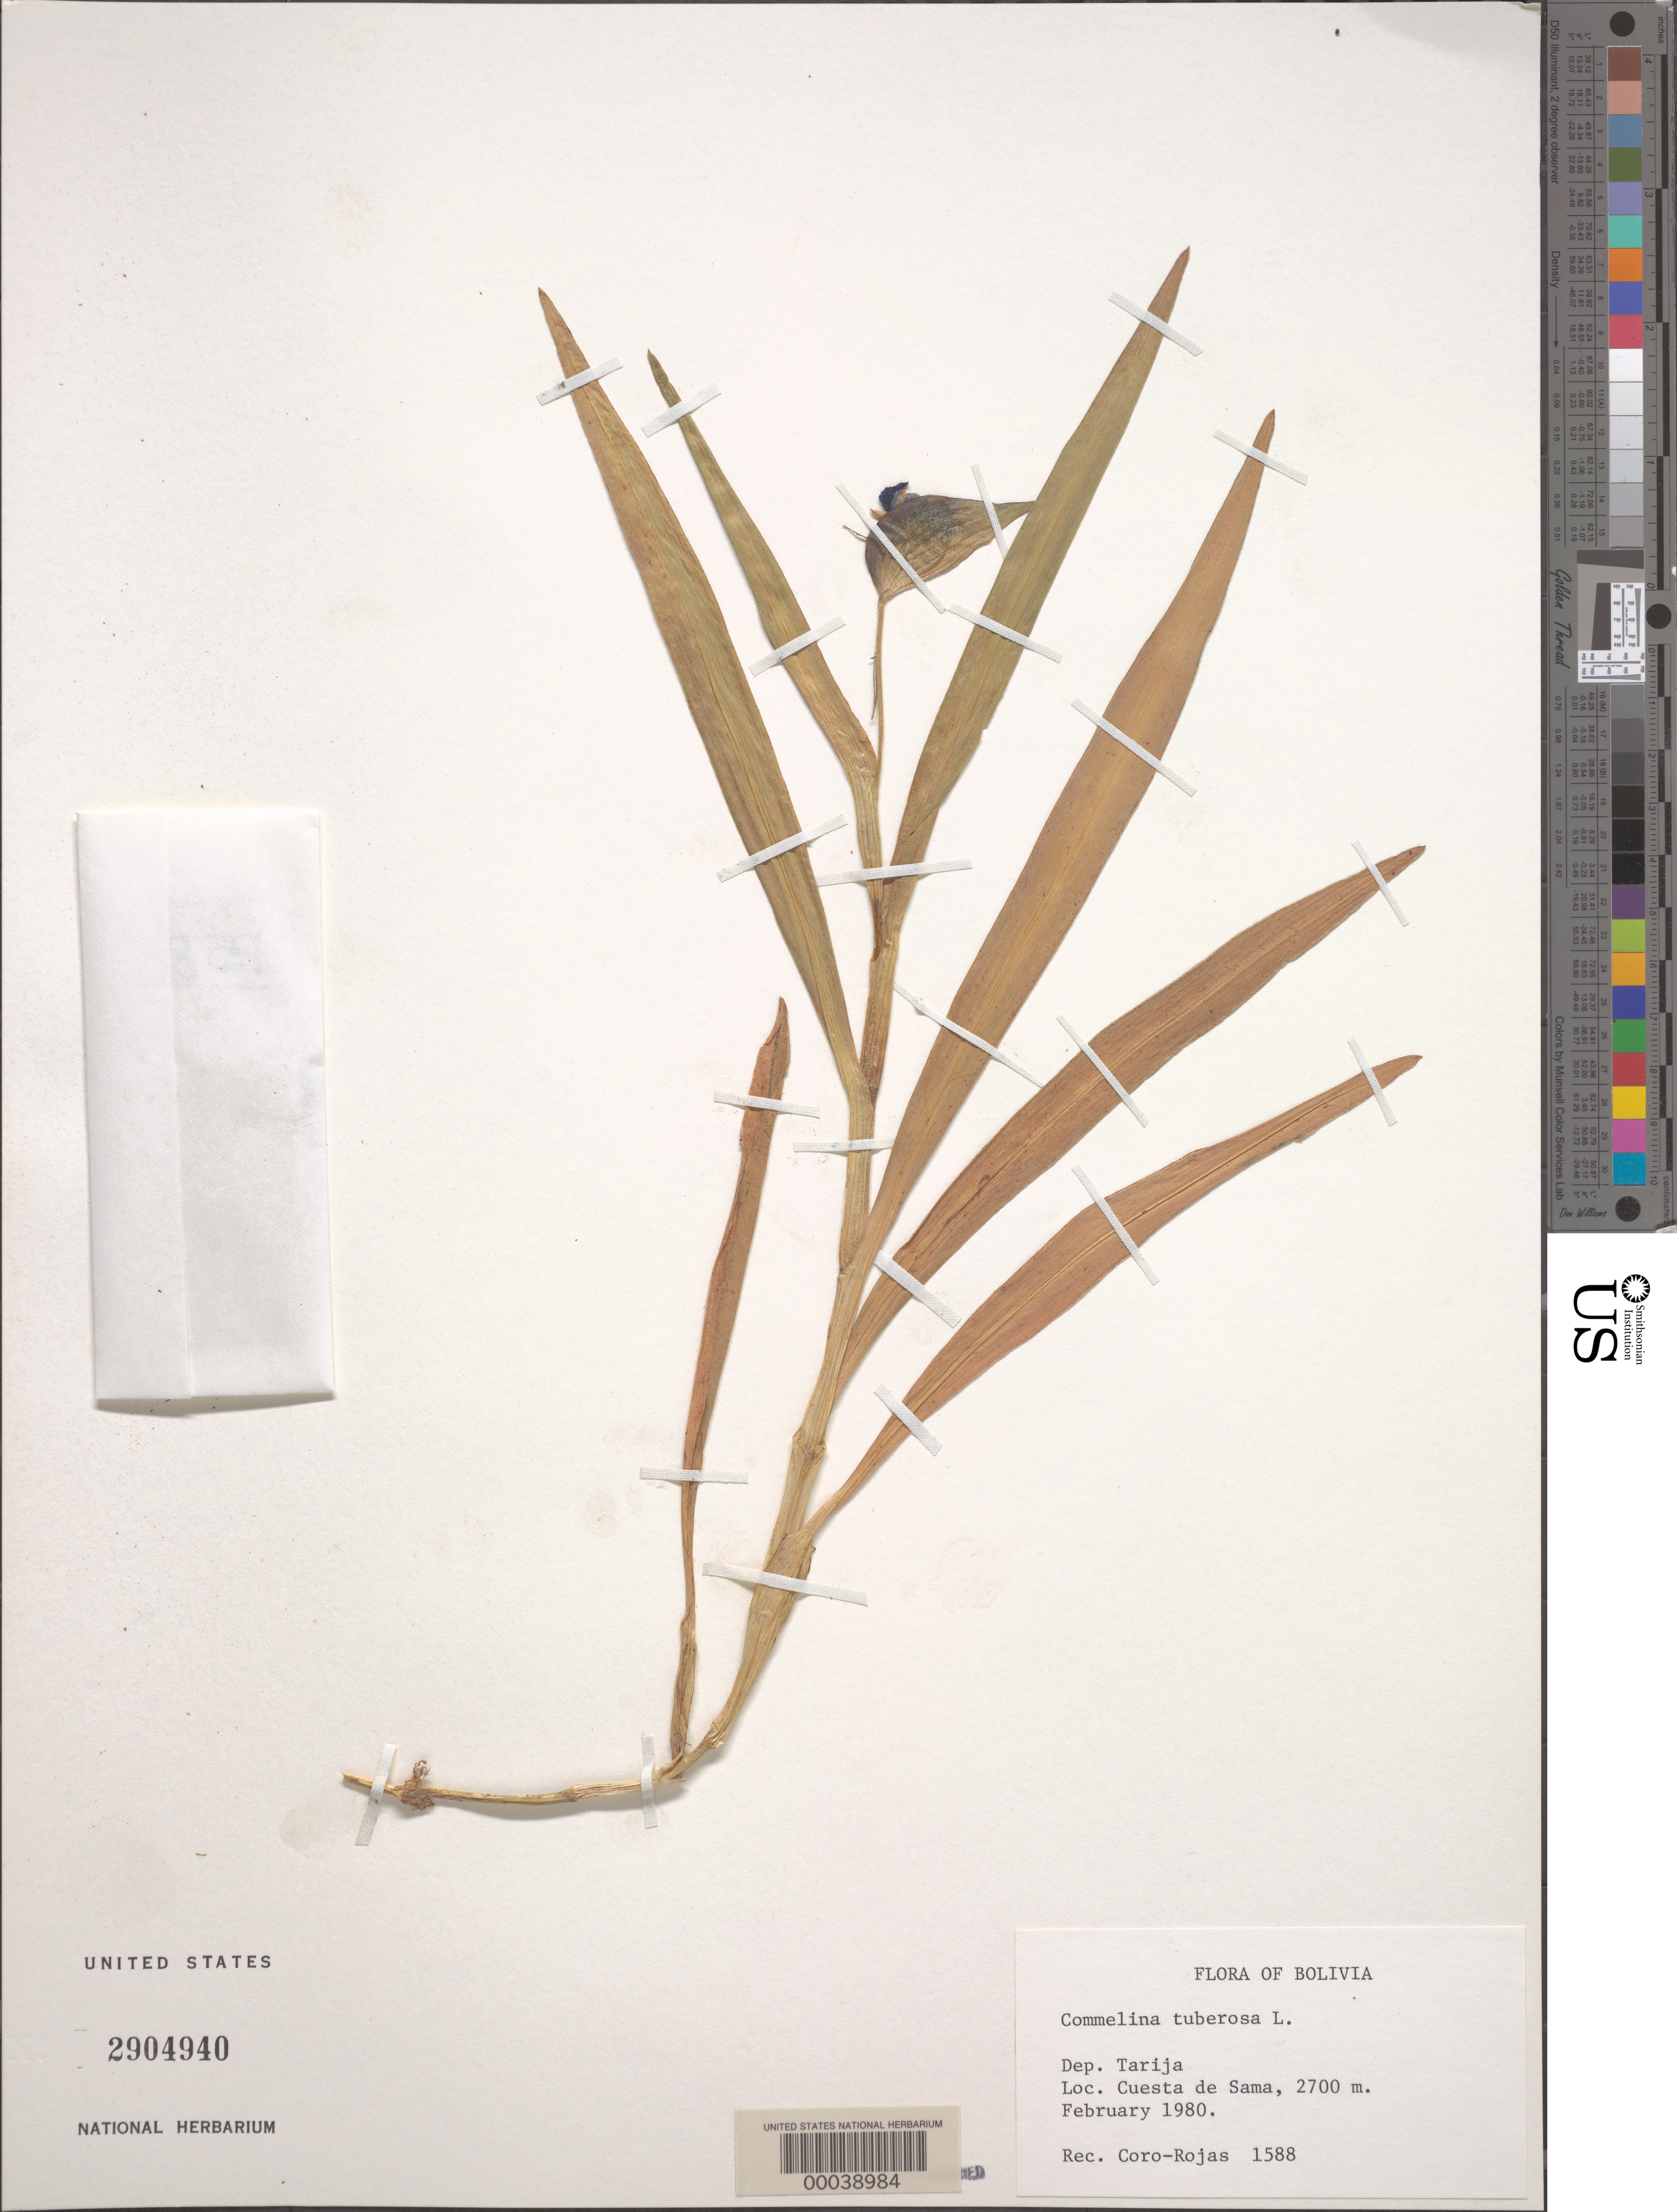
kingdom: Plantae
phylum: Tracheophyta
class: Liliopsida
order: Commelinales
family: Commelinaceae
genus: Commelina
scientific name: Commelina tuberosa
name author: L.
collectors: -- Coro Rojas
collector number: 1588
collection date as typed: Feb 1980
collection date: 1980-02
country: Bolivia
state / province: Tarija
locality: Cuesta de Sama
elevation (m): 2700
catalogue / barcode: US 2904940